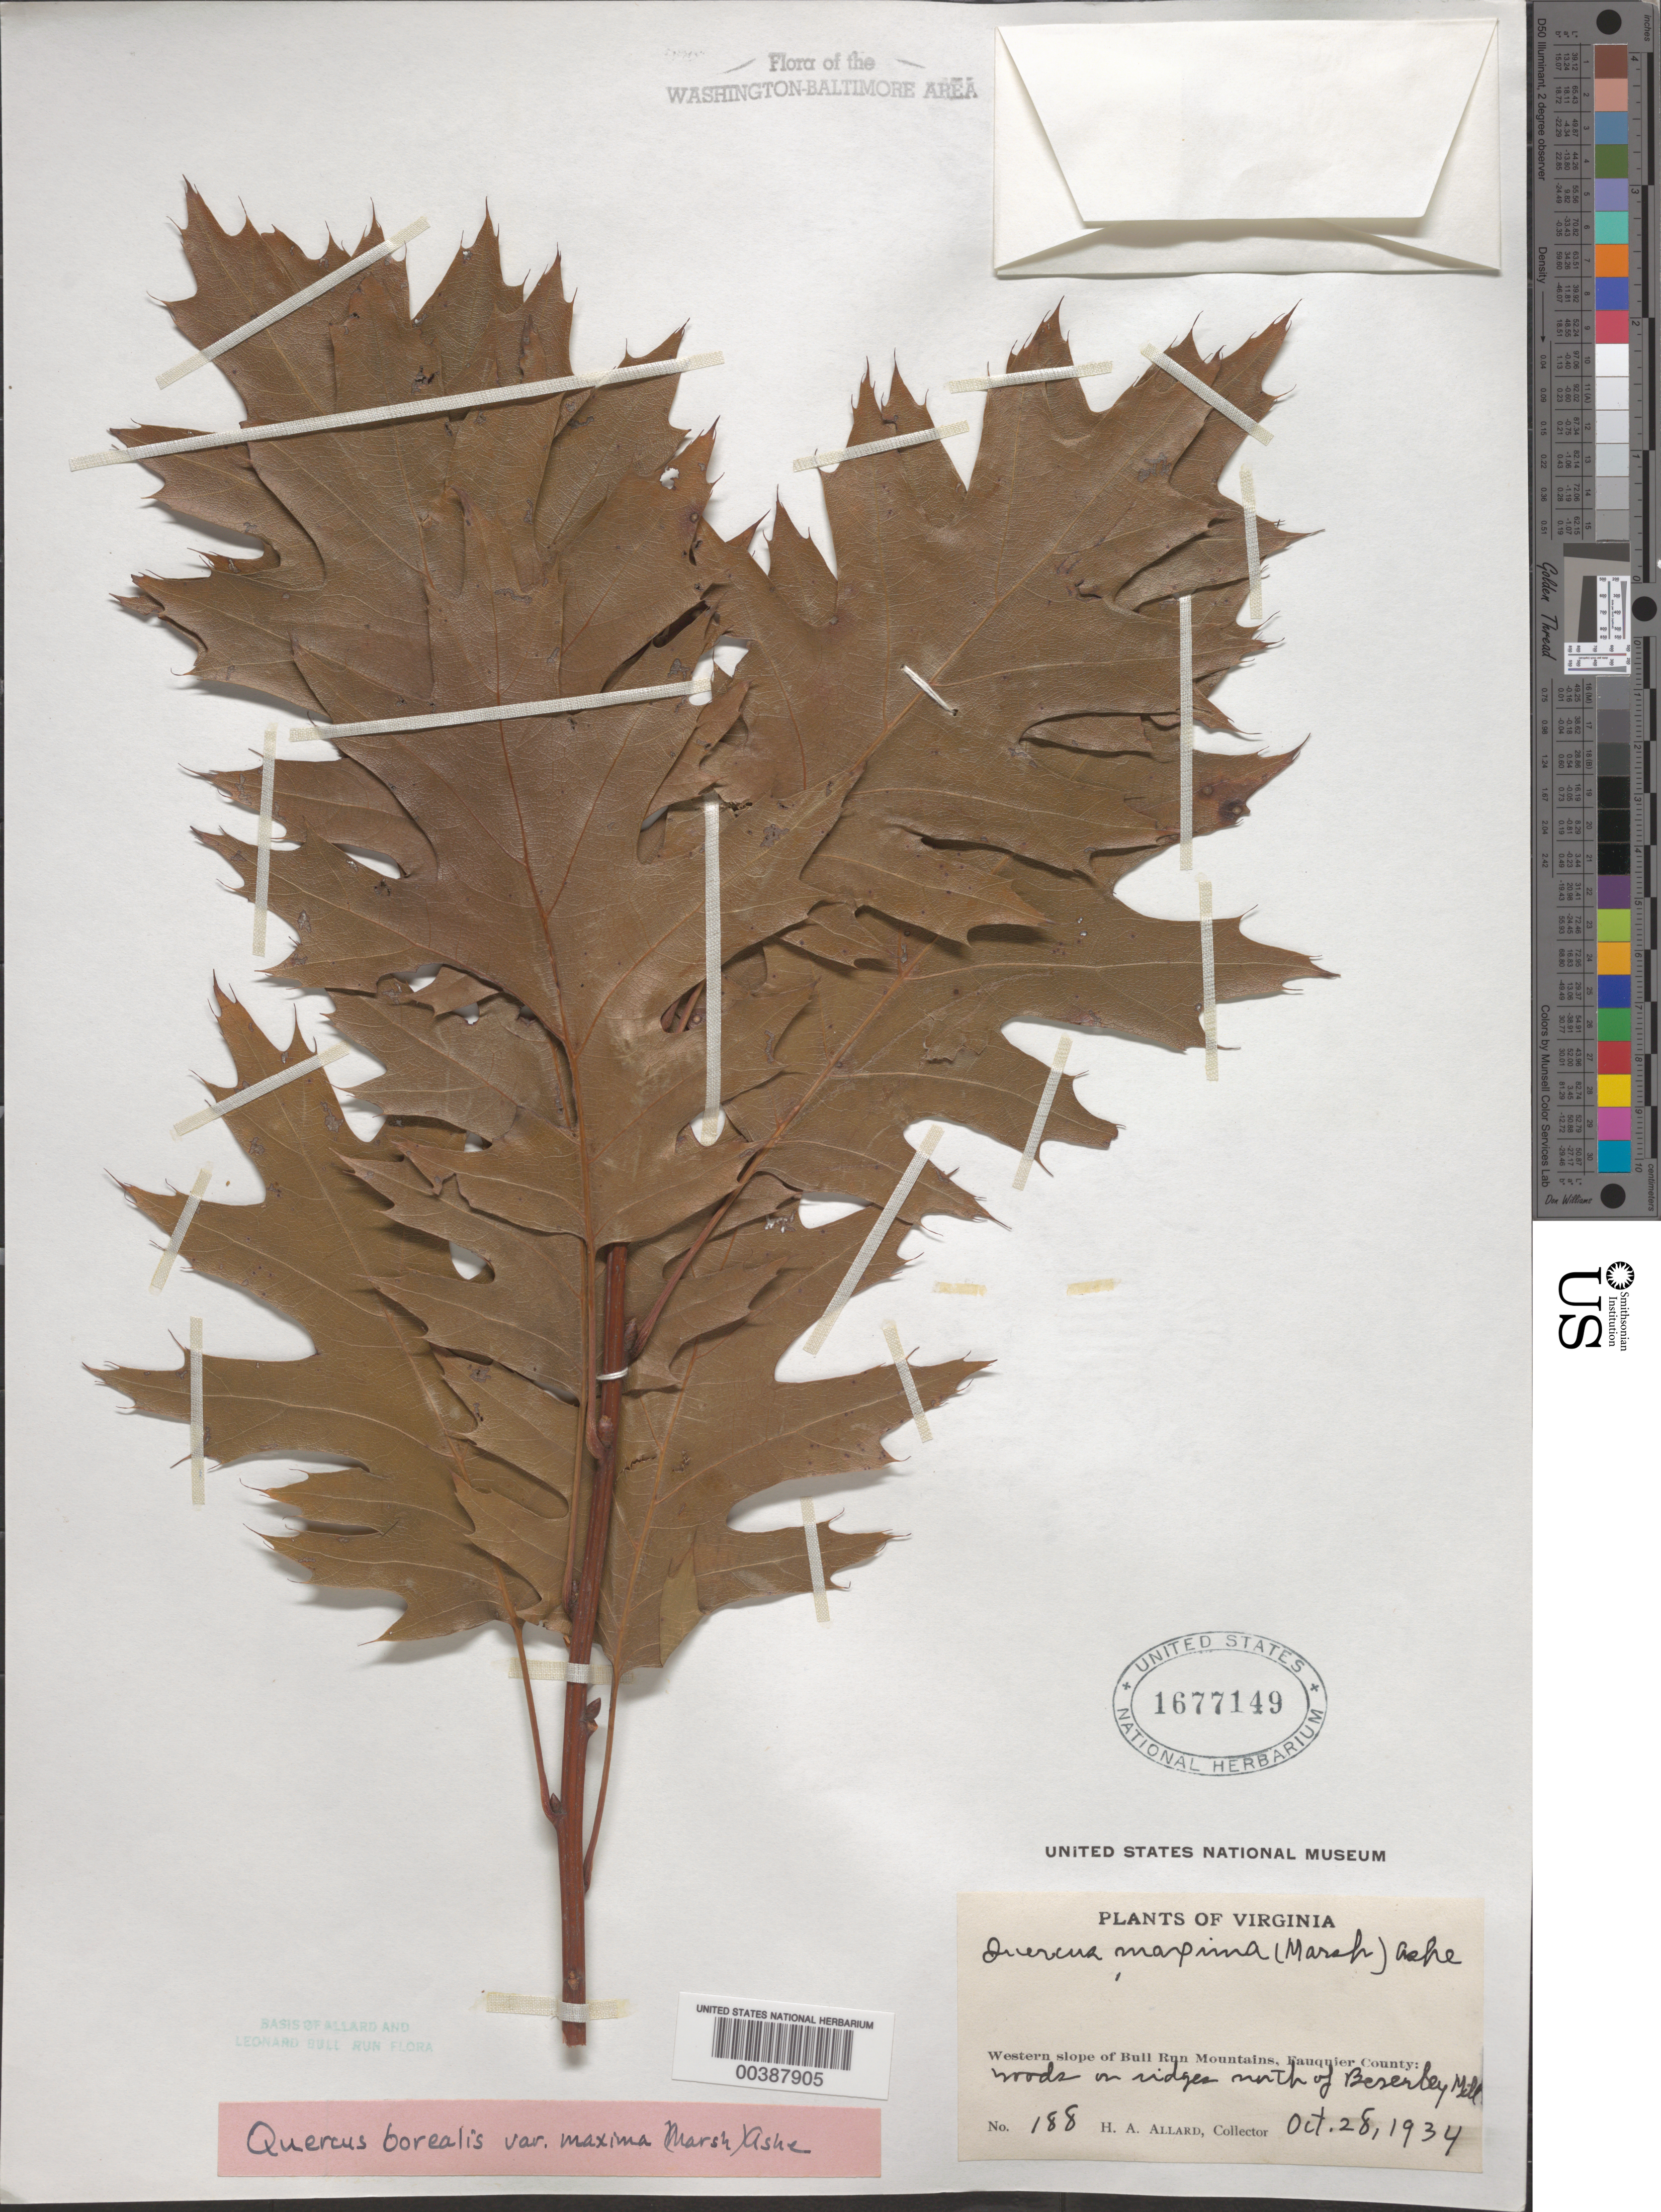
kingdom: Plantae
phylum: Tracheophyta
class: Magnoliopsida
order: Fagales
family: Fagaceae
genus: Quercus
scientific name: Quercus rubra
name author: L.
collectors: H. A. Allard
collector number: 188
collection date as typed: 28 Oct 1934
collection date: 1934-10-28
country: United States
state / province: Virginia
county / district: Fauquier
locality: North of Beverley Mill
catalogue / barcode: US 1677149